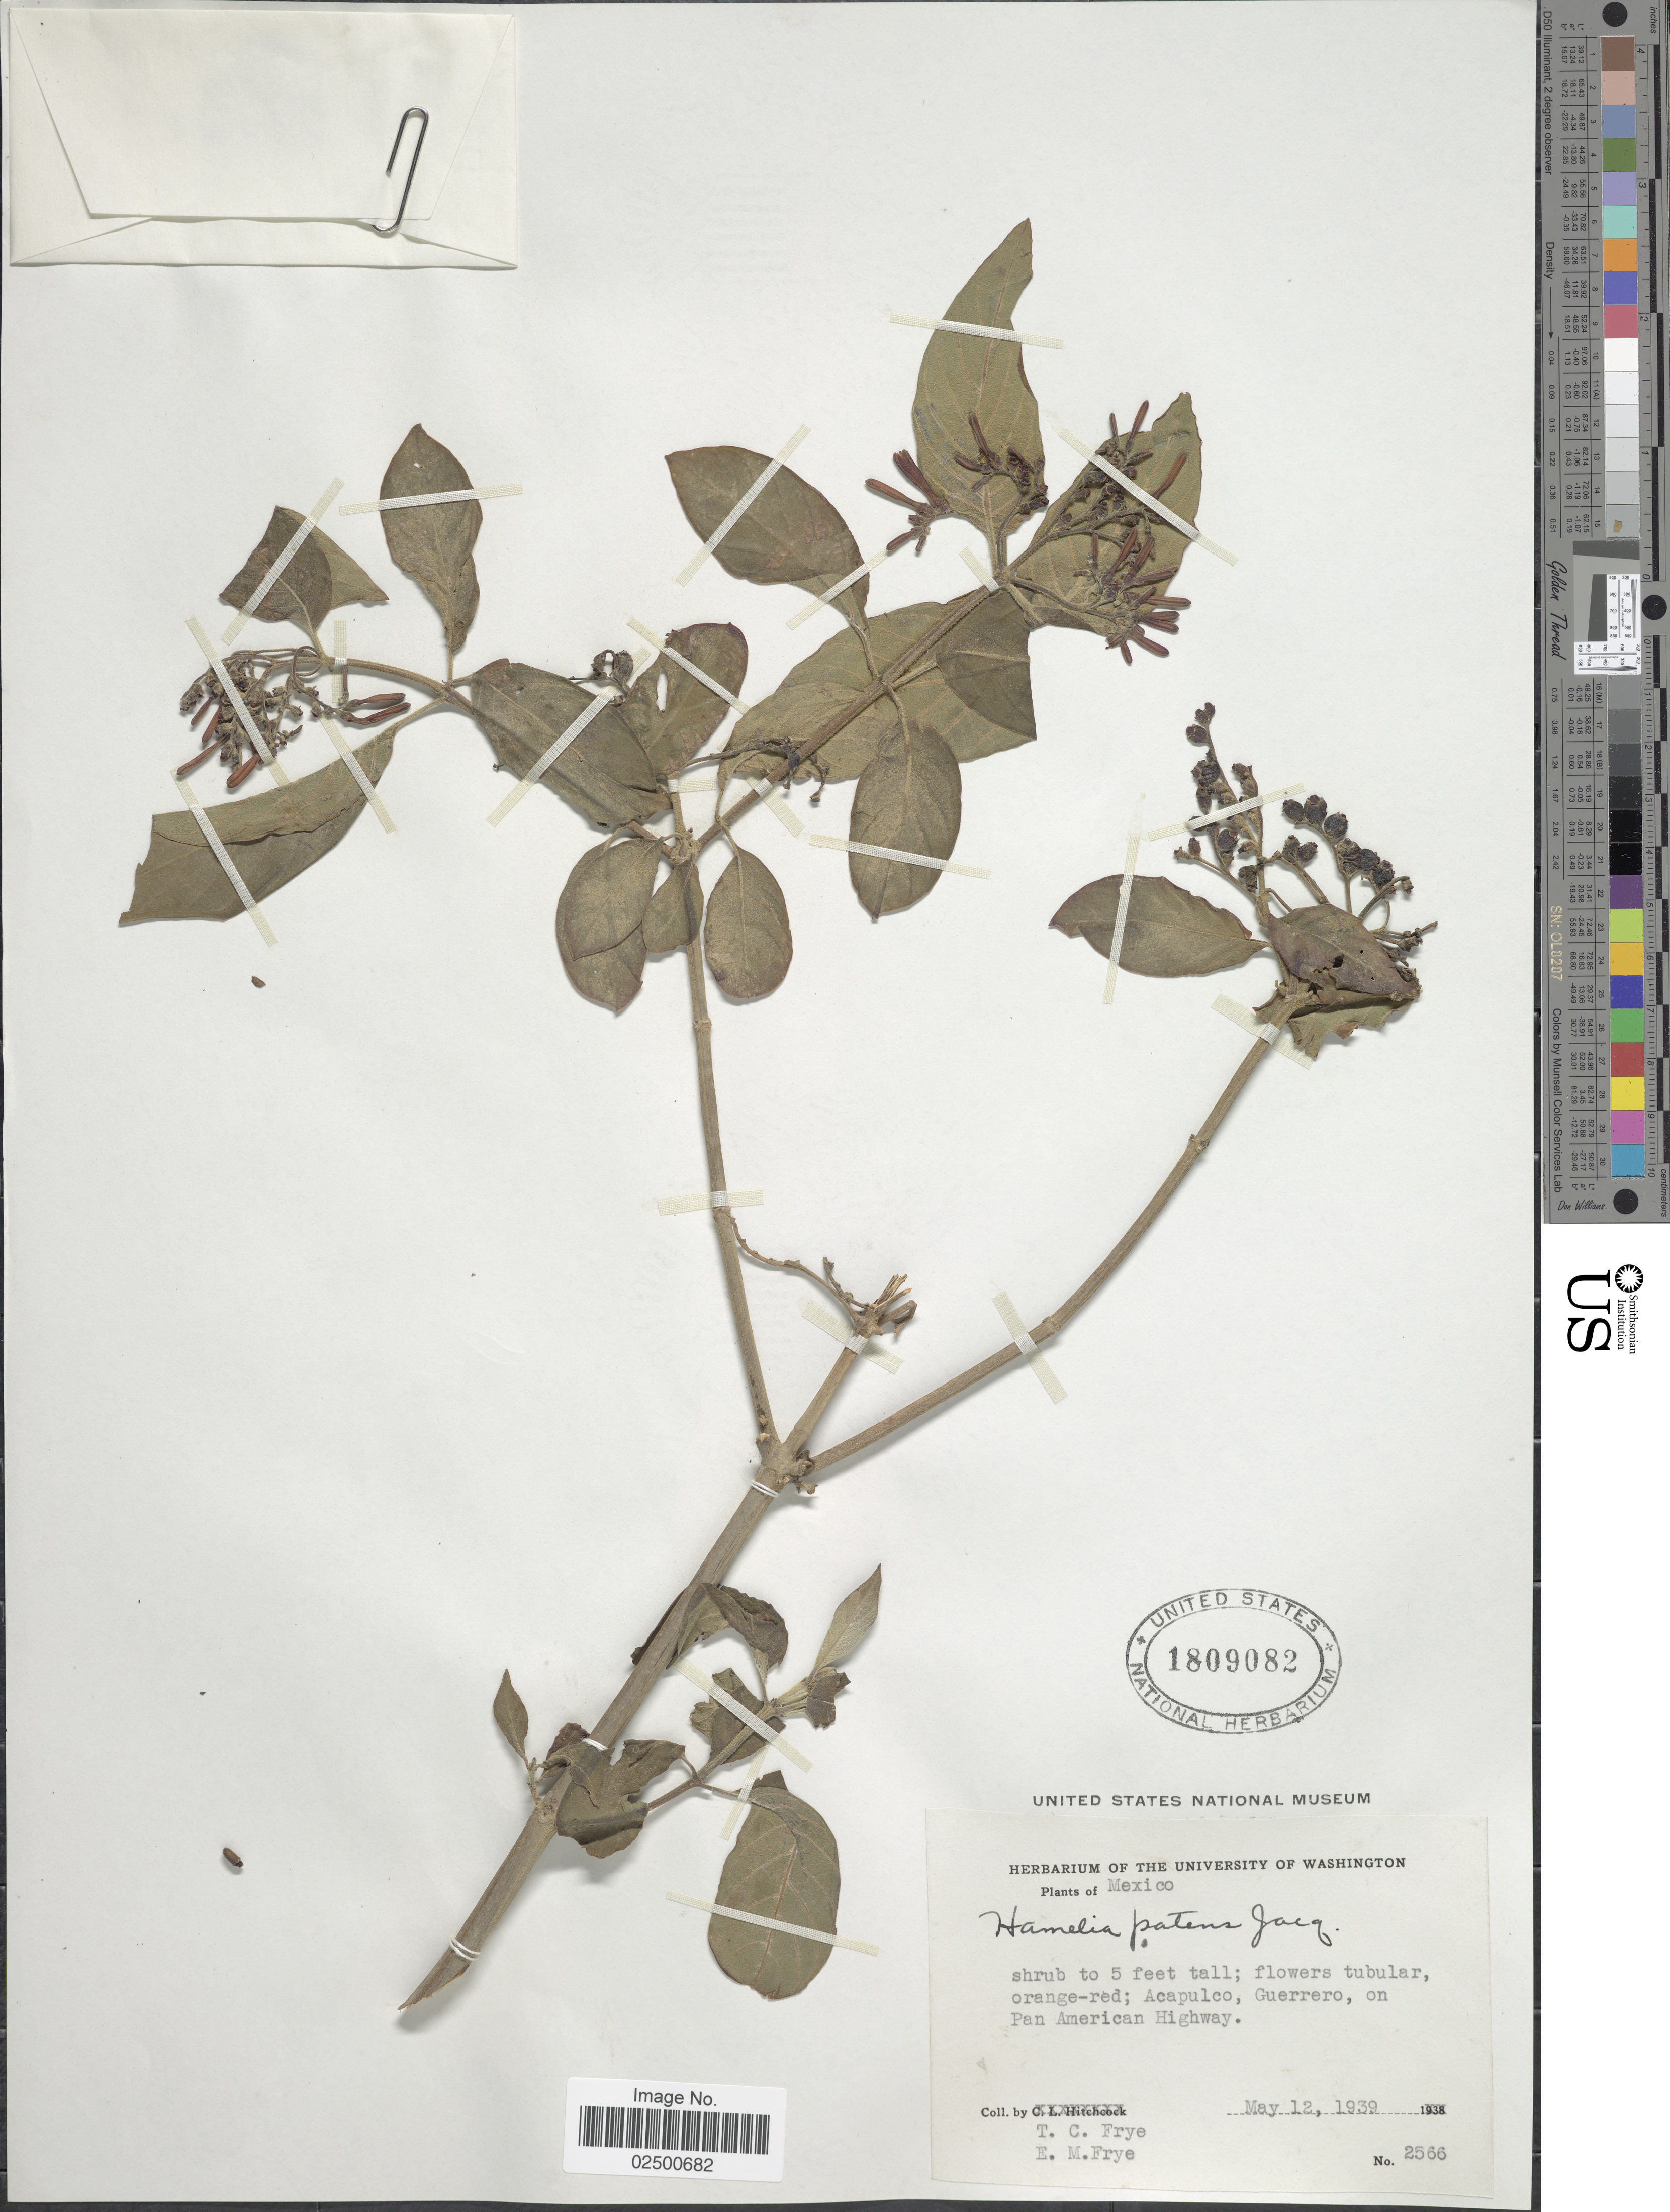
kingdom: Plantae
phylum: Tracheophyta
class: Magnoliopsida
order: Gentianales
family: Rubiaceae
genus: Hamelia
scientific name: Hamelia patens var. patens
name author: Jacq.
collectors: T. C. Frye & E. Frye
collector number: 2566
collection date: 1939-05-12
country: Mexico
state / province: Guerrero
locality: Acapulco, on Pan American Highway.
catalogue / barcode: US 1809082